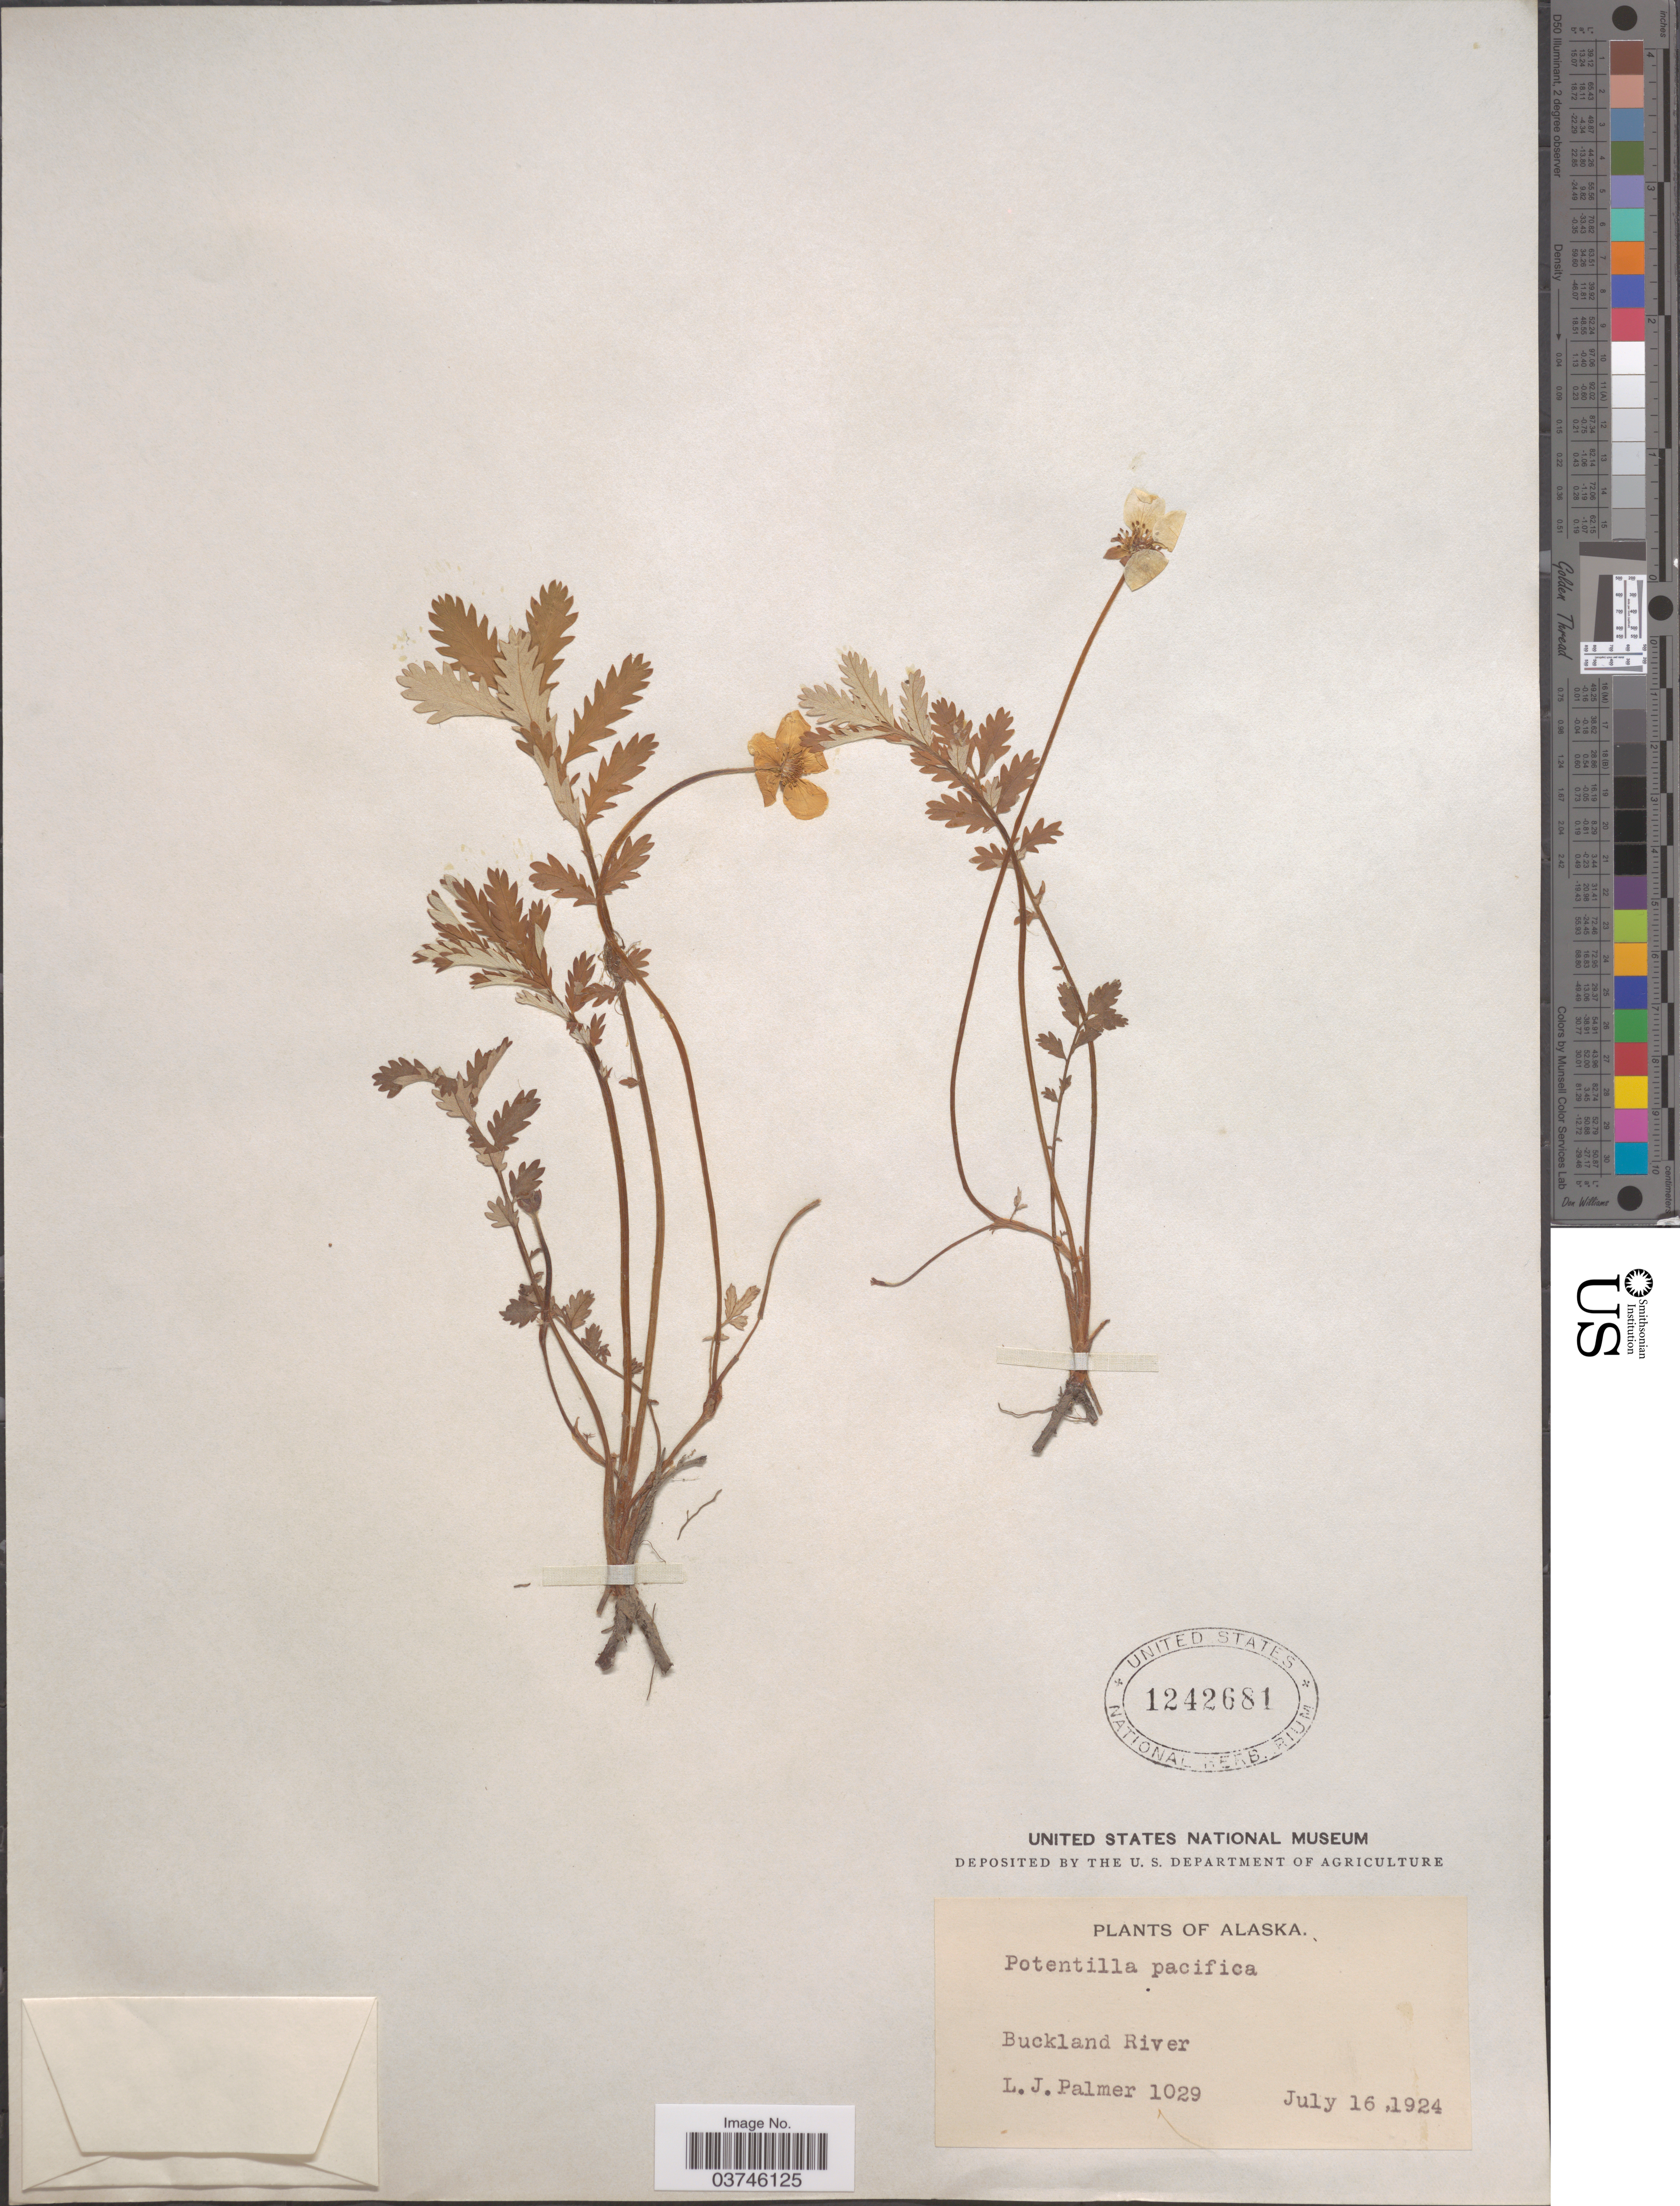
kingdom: Plantae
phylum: Tracheophyta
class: Magnoliopsida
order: Rosales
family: Rosaceae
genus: Argentina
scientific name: Argentina pacifica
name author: (Howell) Rydb.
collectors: L. J. Palmer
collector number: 1029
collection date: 1924-07-16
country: United States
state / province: Alaska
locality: Buckland River.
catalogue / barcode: US 1242681